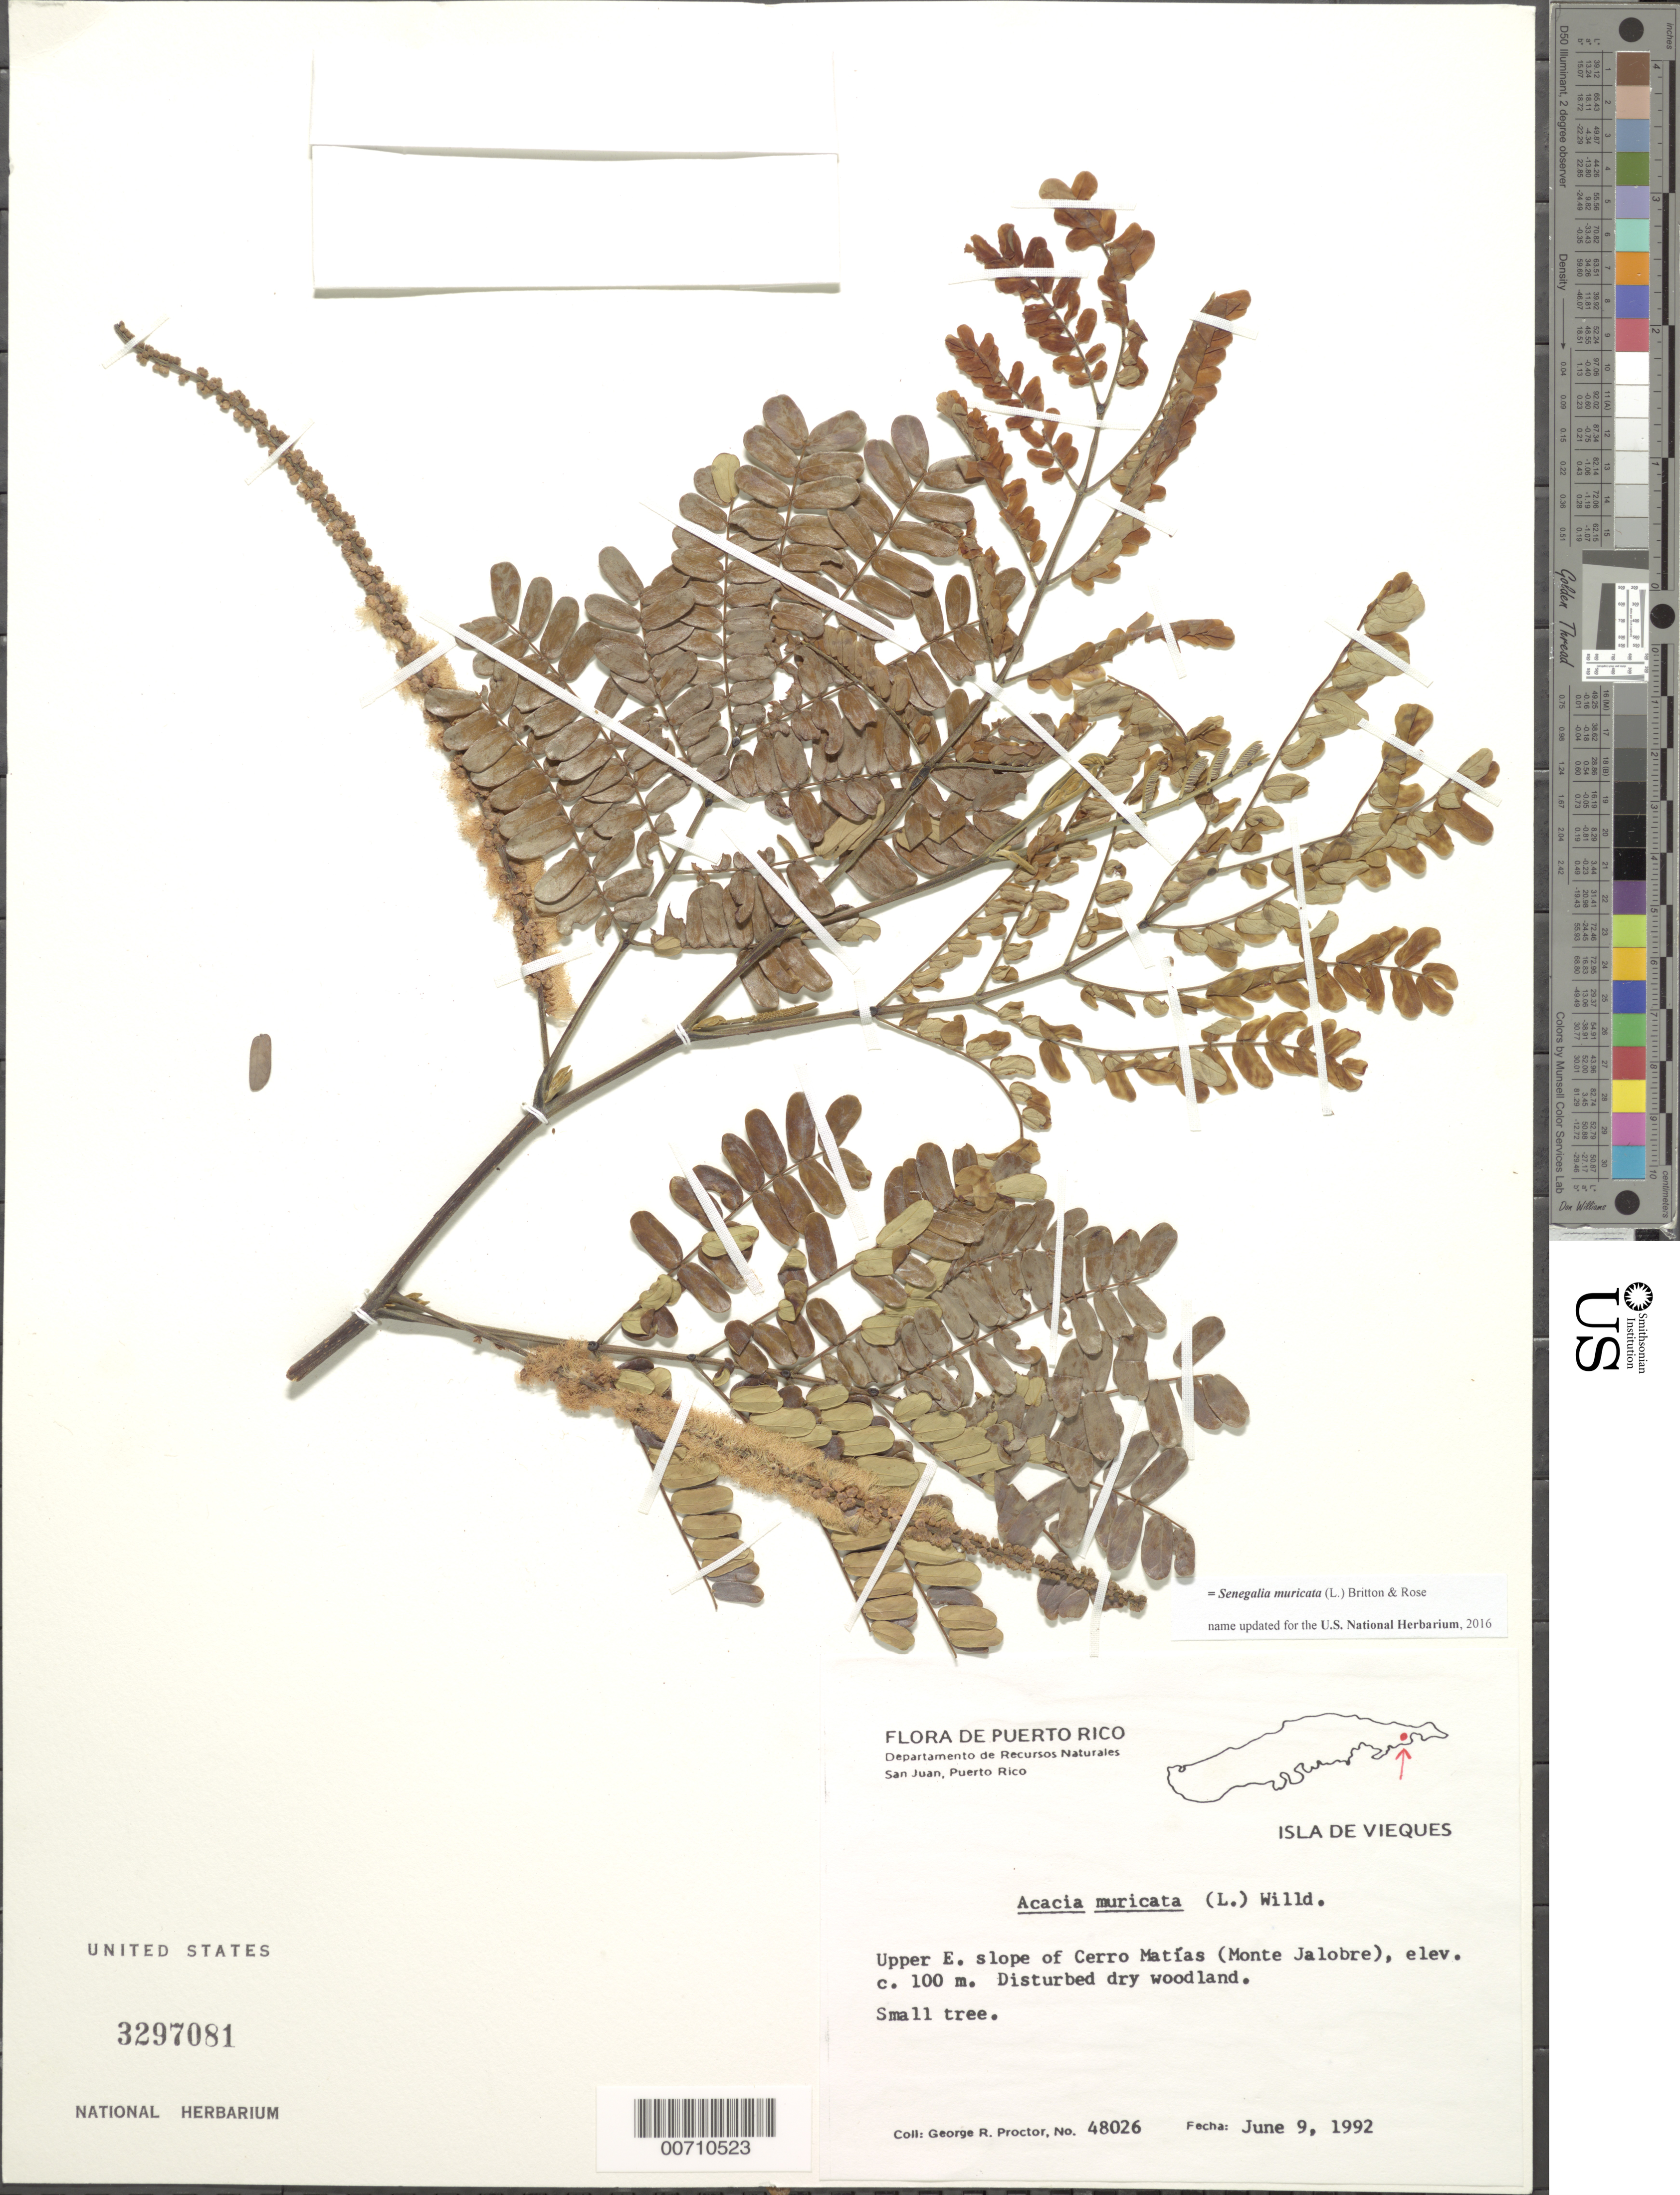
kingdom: Plantae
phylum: Tracheophyta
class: Magnoliopsida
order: Fabales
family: Fabaceae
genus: Parasenegalia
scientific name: Parasenegalia muricata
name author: (L.) Seigler & Ebinger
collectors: G. R. Proctor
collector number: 48026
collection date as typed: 09 Jun 1992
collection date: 1992-06-09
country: Puerto Rico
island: Vieques Island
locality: Cerro Matias (Monte Jalobre), upper E slope of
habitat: Disturbed dry woodland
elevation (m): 100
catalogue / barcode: US 3297081